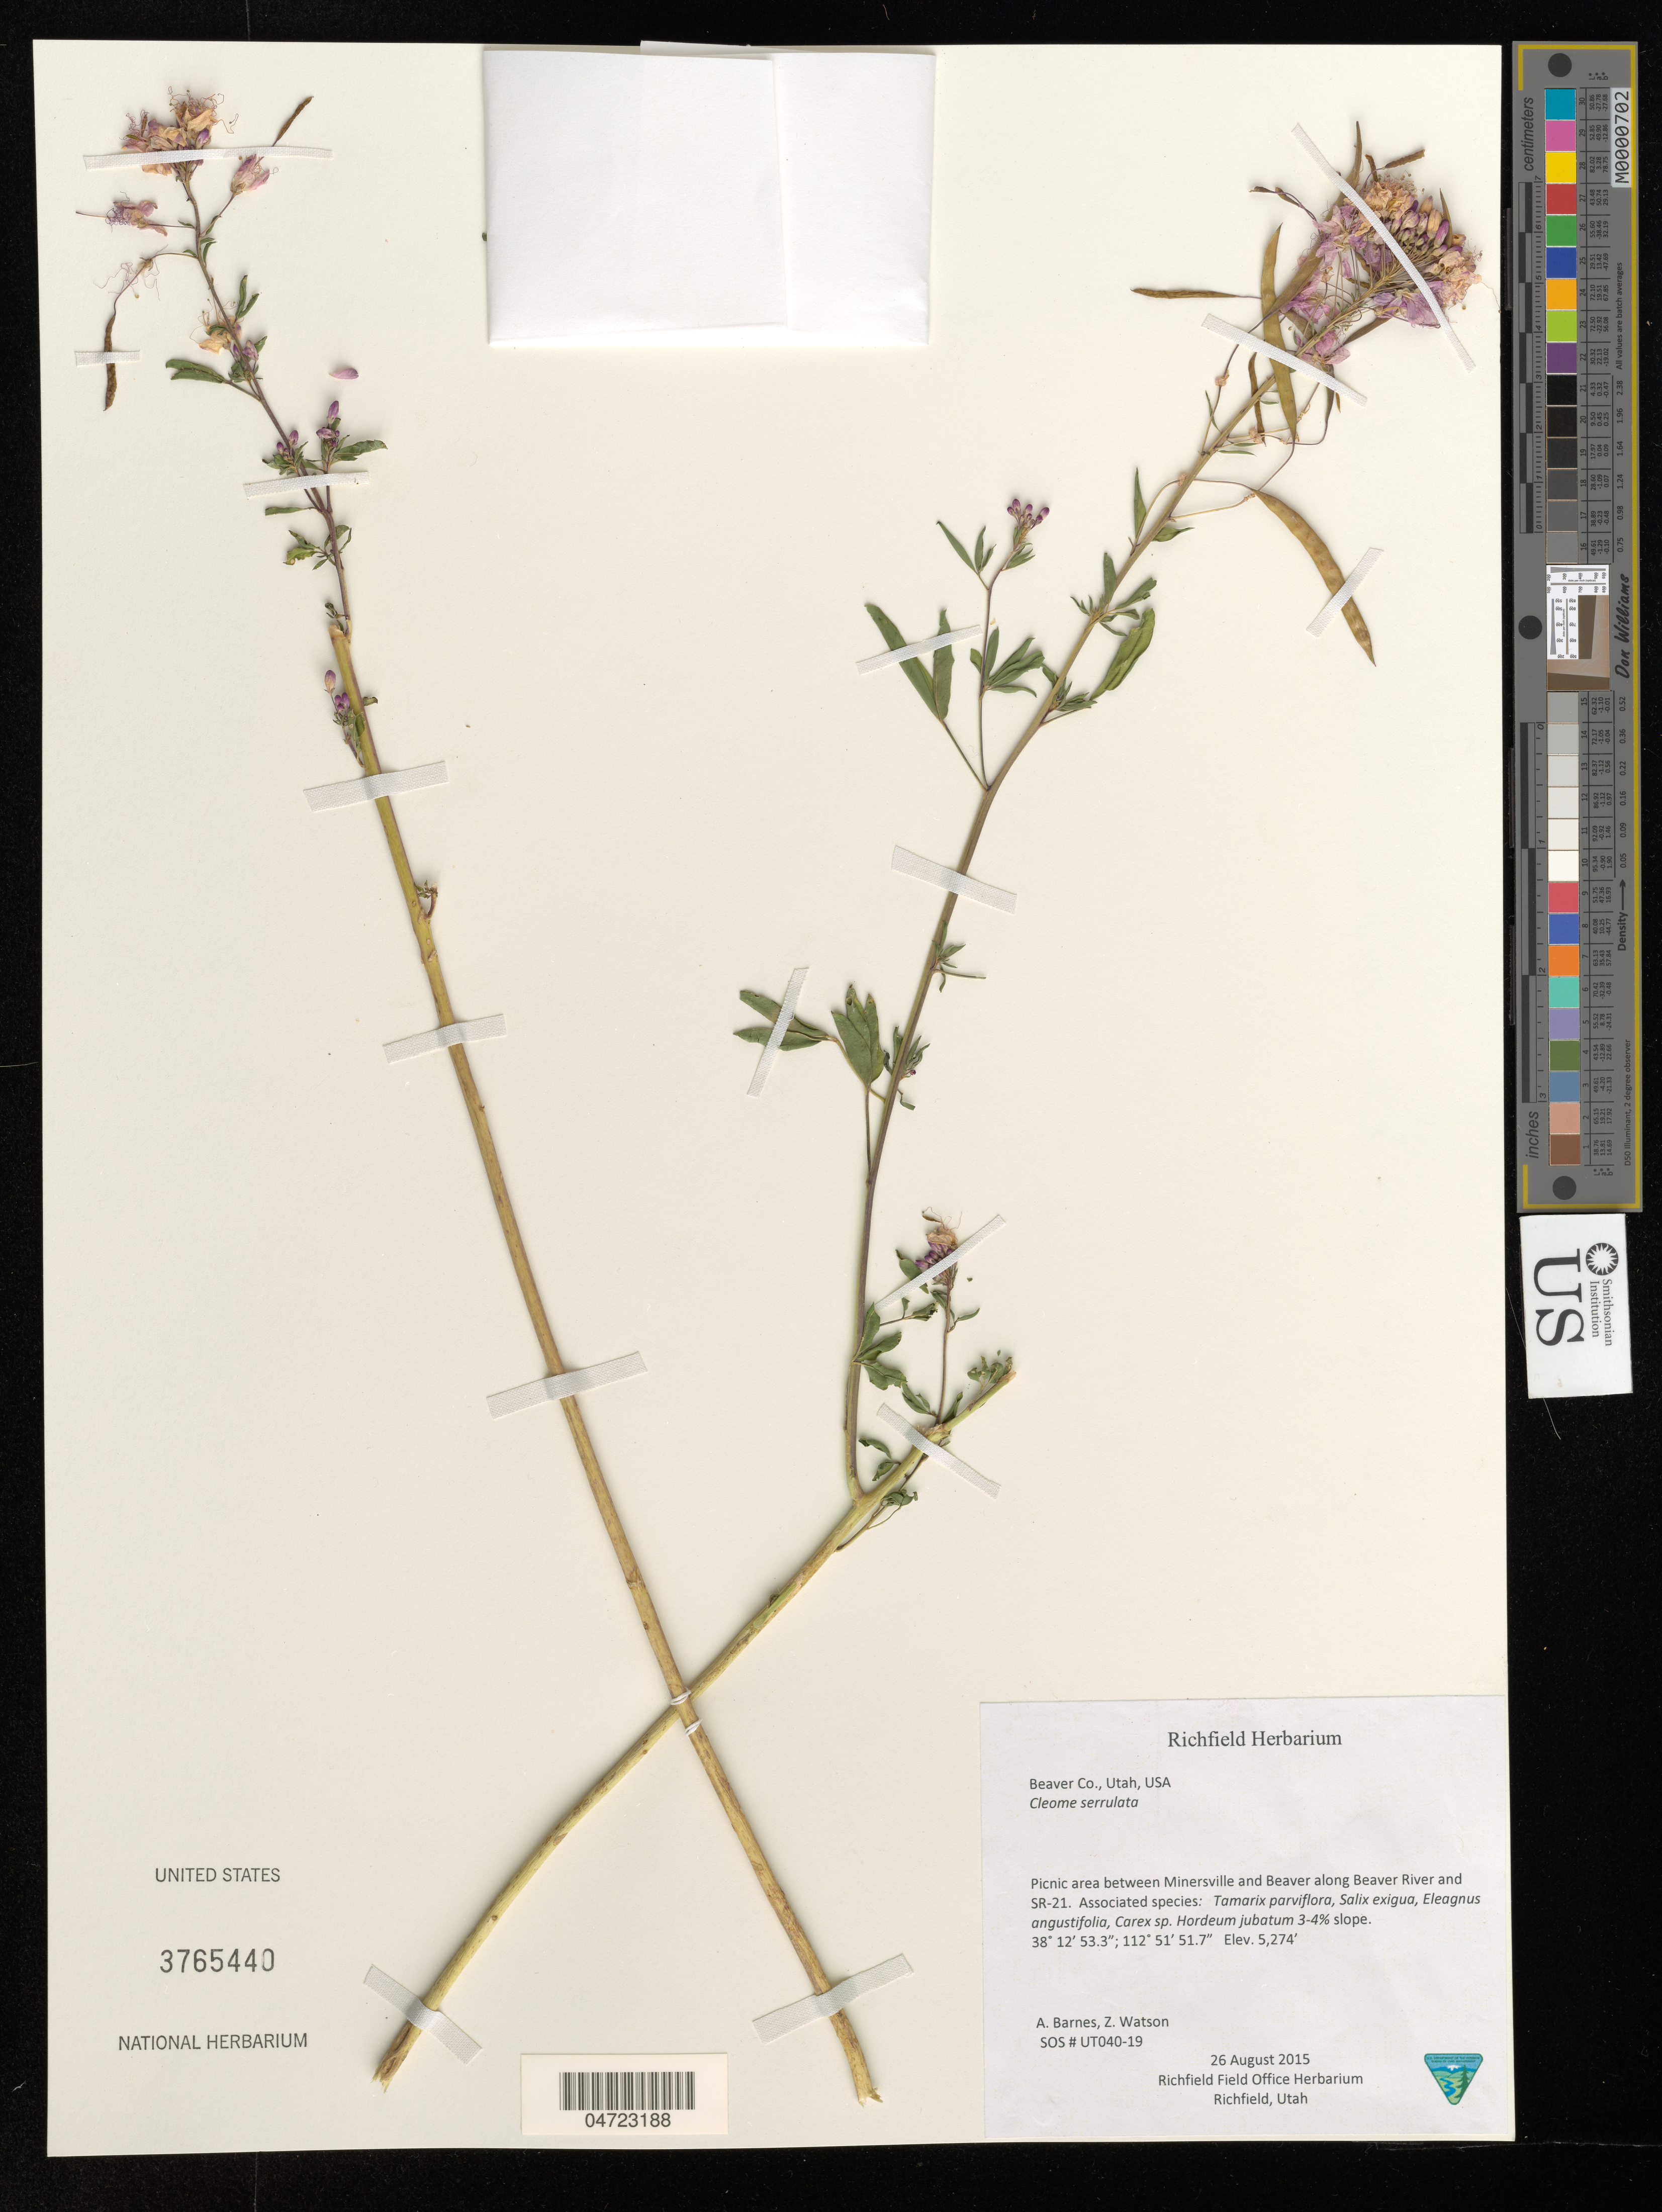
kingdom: Plantae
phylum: Tracheophyta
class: Magnoliopsida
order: Brassicales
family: Cleomaceae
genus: Cleomella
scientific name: Cleomella serrulata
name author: (Pursh) Roalson & J.C. Hall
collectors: A. Barnes & Z. Watson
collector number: UT040-19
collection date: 2015-08-26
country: United States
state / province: Utah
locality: Beaver Co. Picnic area between Minersville and Beaver along Beaver River and SR-21.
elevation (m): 1608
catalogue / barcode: US 3765440